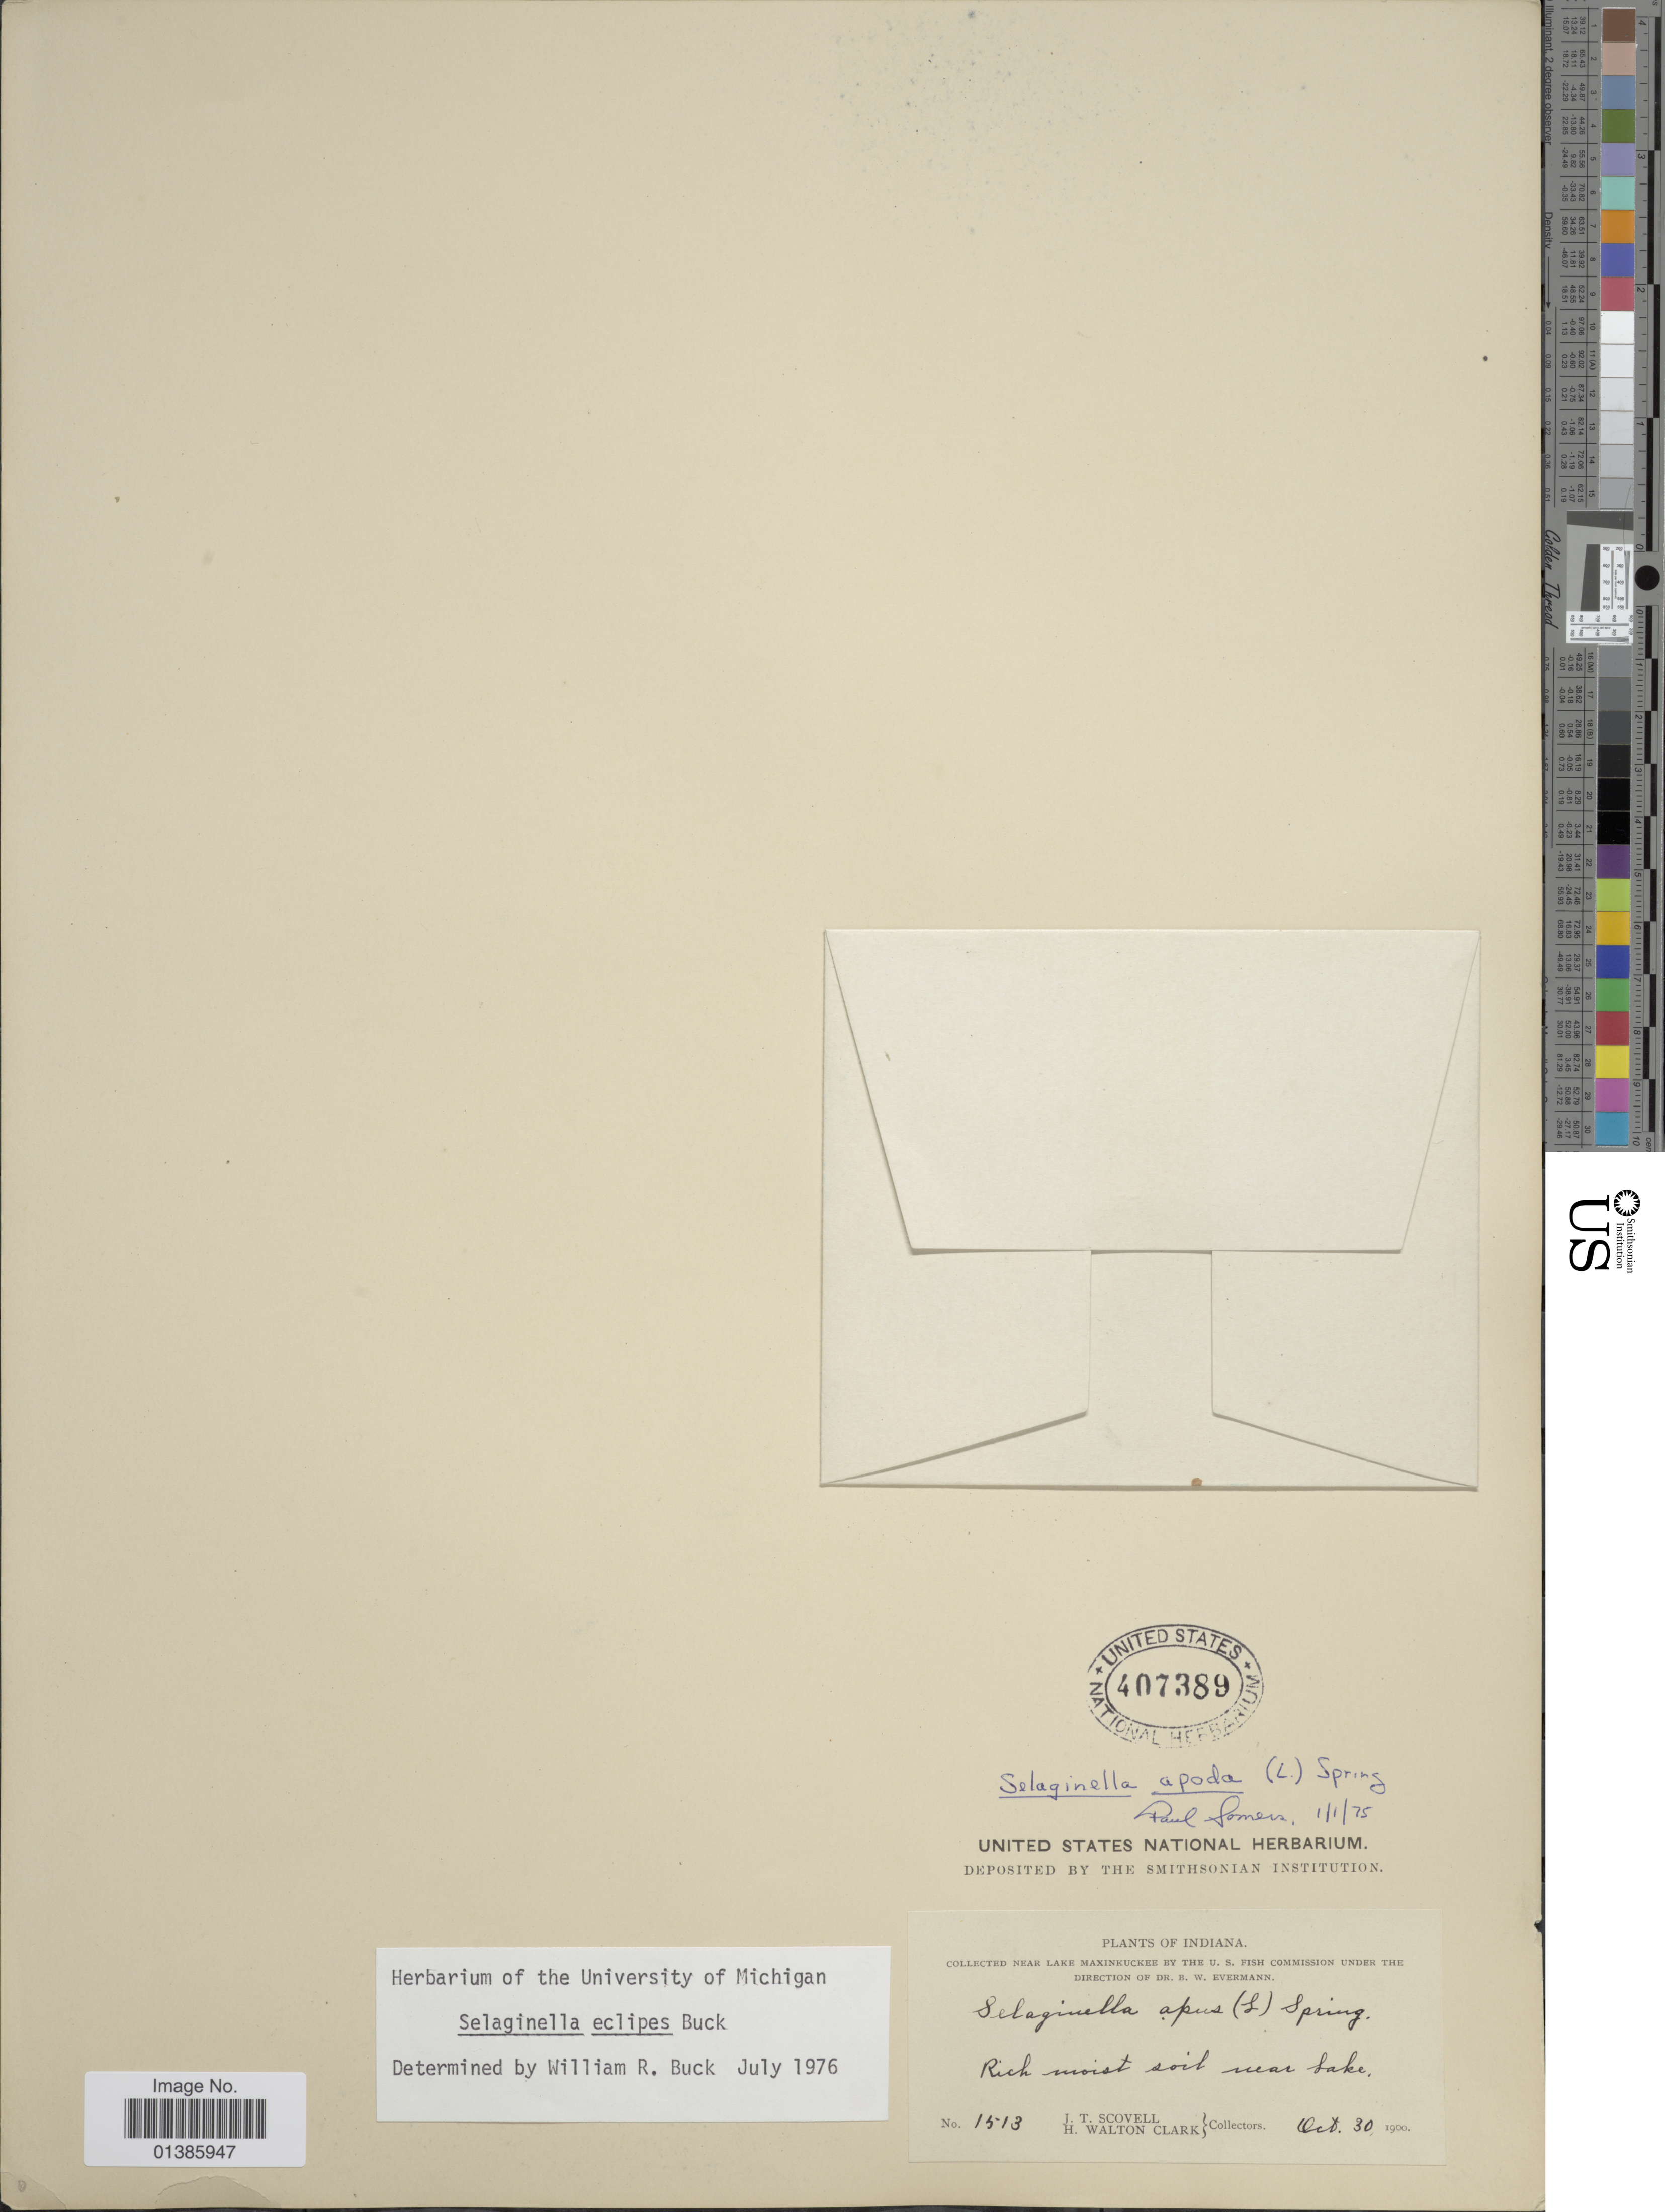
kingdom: Plantae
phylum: Tracheophyta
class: Lycopodiopsida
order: Selaginellales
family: Selaginellaceae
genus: Selaginella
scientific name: Selaginella eclipes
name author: W.R. Buck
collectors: J. T. Scovell & H. W. Clark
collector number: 1513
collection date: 1900-10-30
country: United States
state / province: Indiana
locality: Collected near LakeMaxinkuckee. Rich moist soil near lake.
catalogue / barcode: US 407389